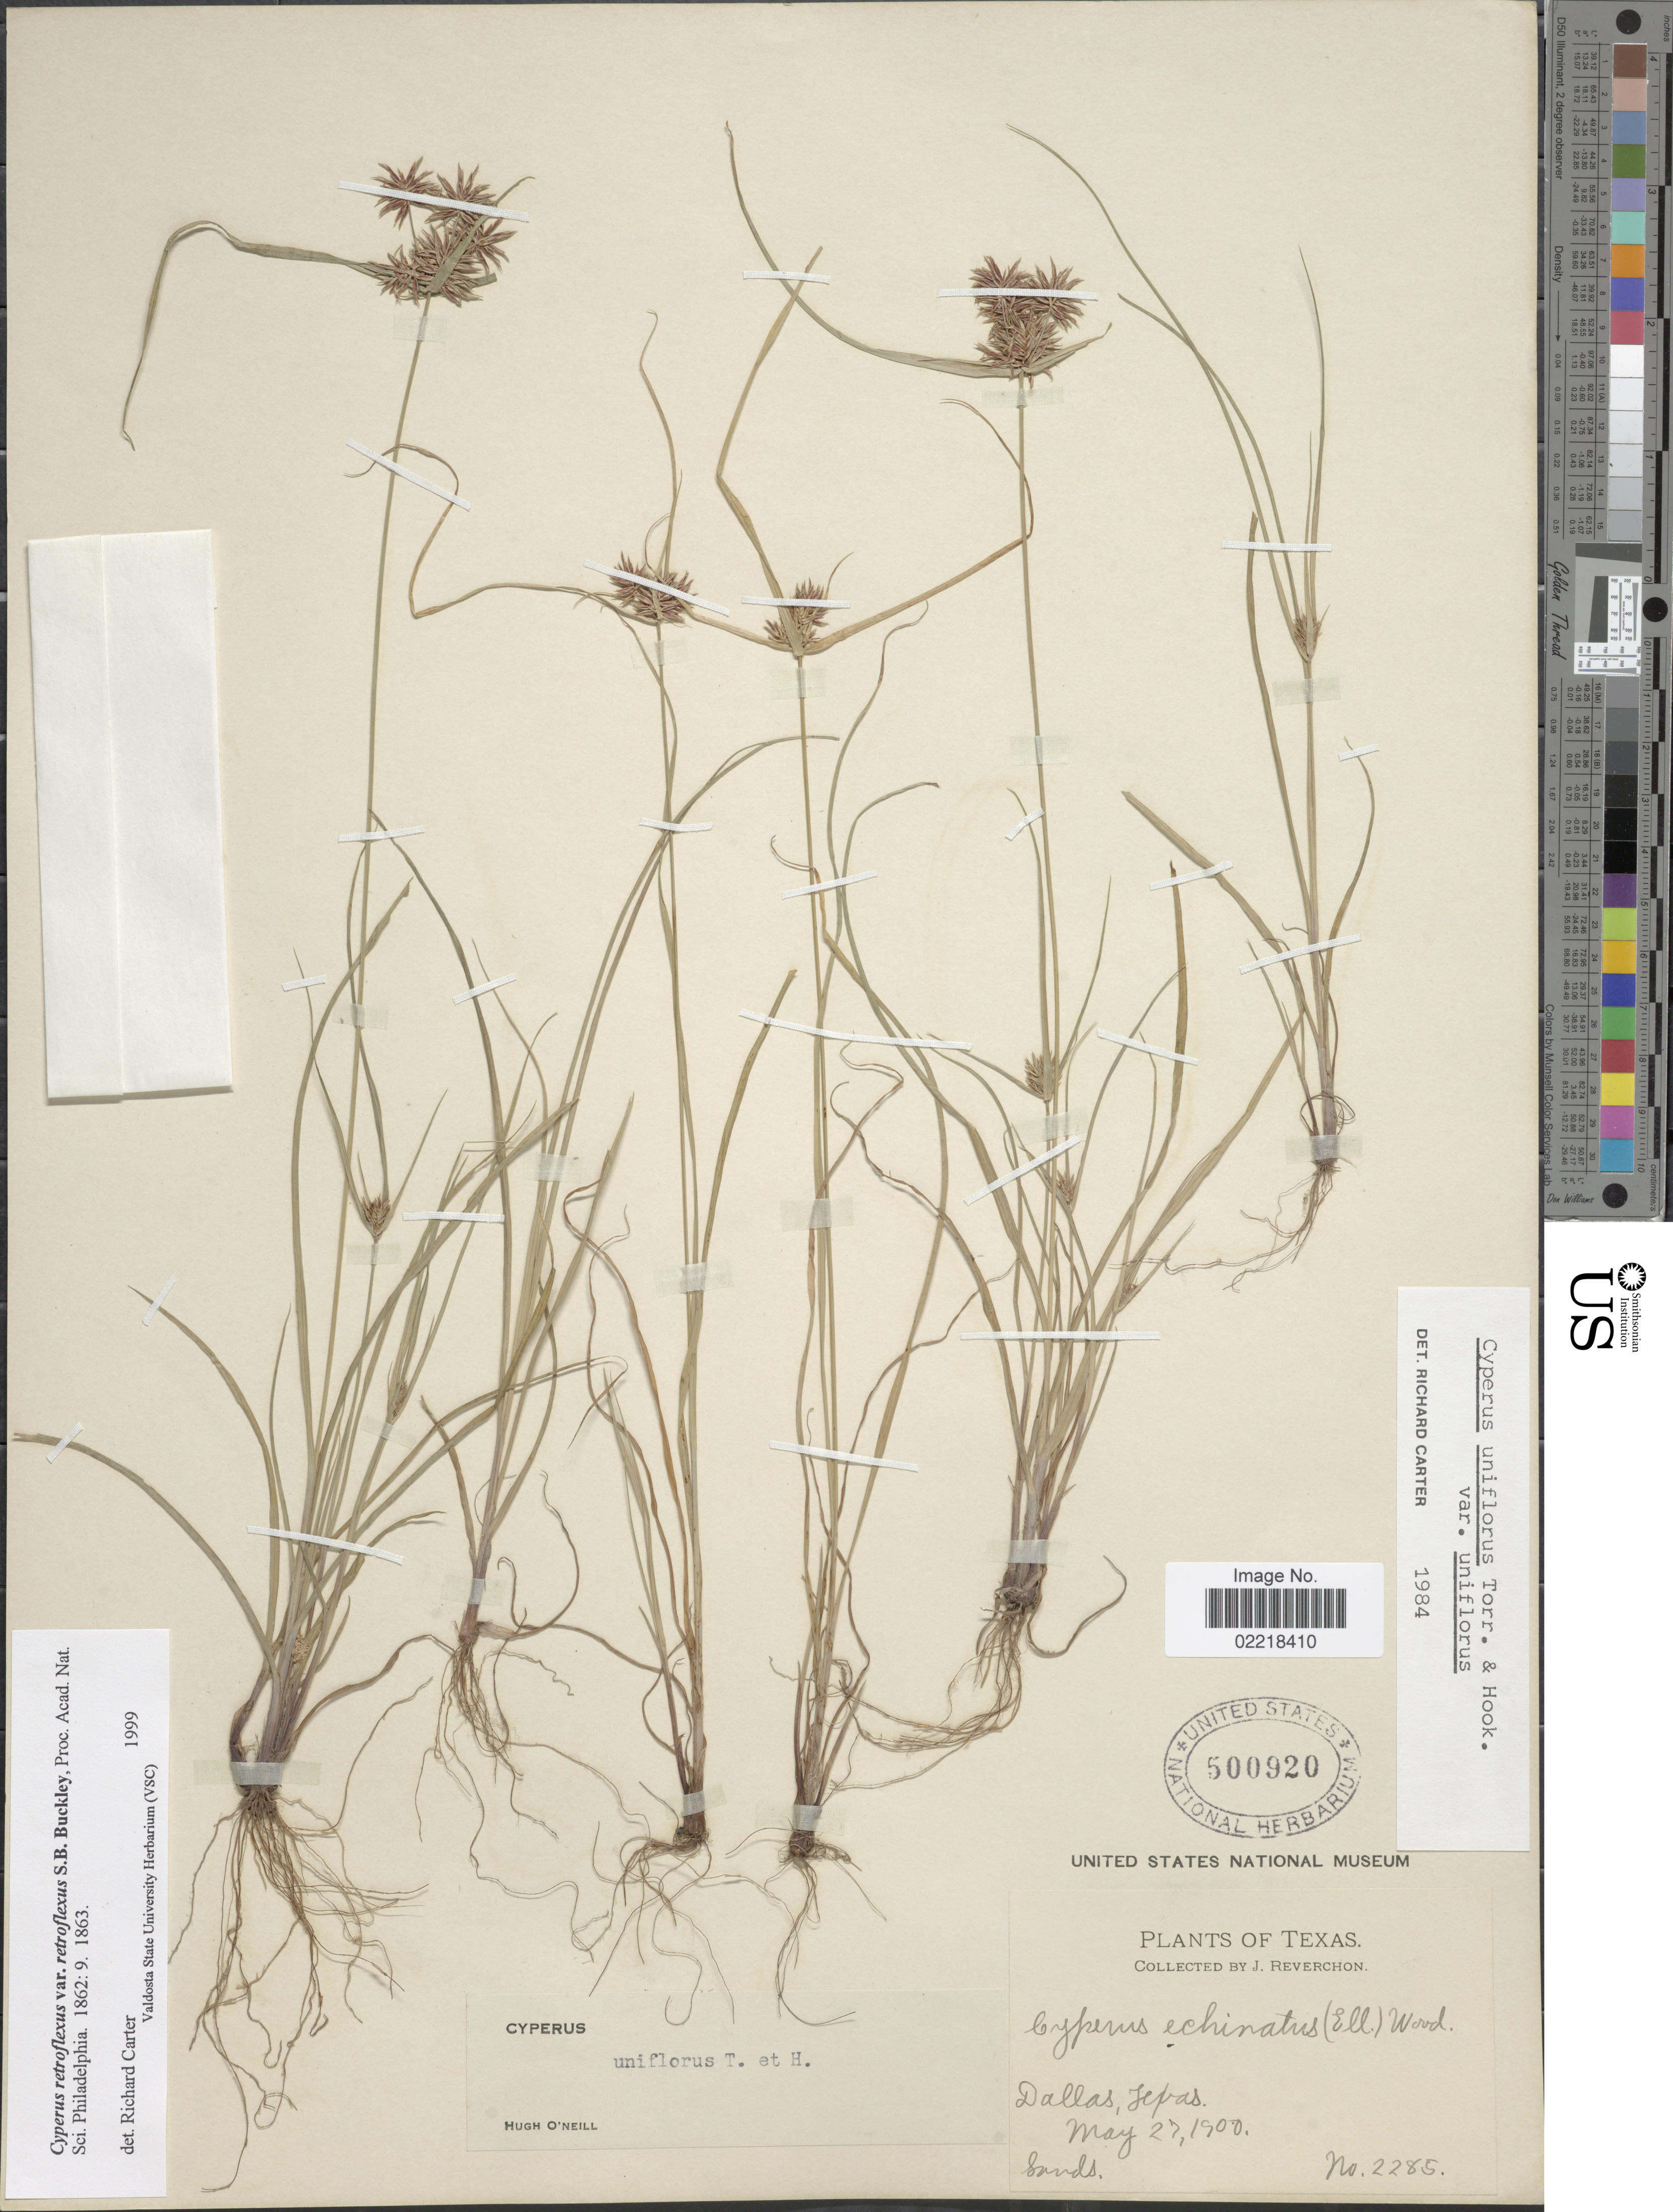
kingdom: Plantae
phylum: Tracheophyta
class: Liliopsida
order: Poales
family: Cyperaceae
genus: Cyperus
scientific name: Cyperus retroflexus var. retroflexus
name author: Buckley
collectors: J. Reverchon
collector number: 2285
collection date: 1900-05-27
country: United States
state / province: Texas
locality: Dallas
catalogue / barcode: US 500920